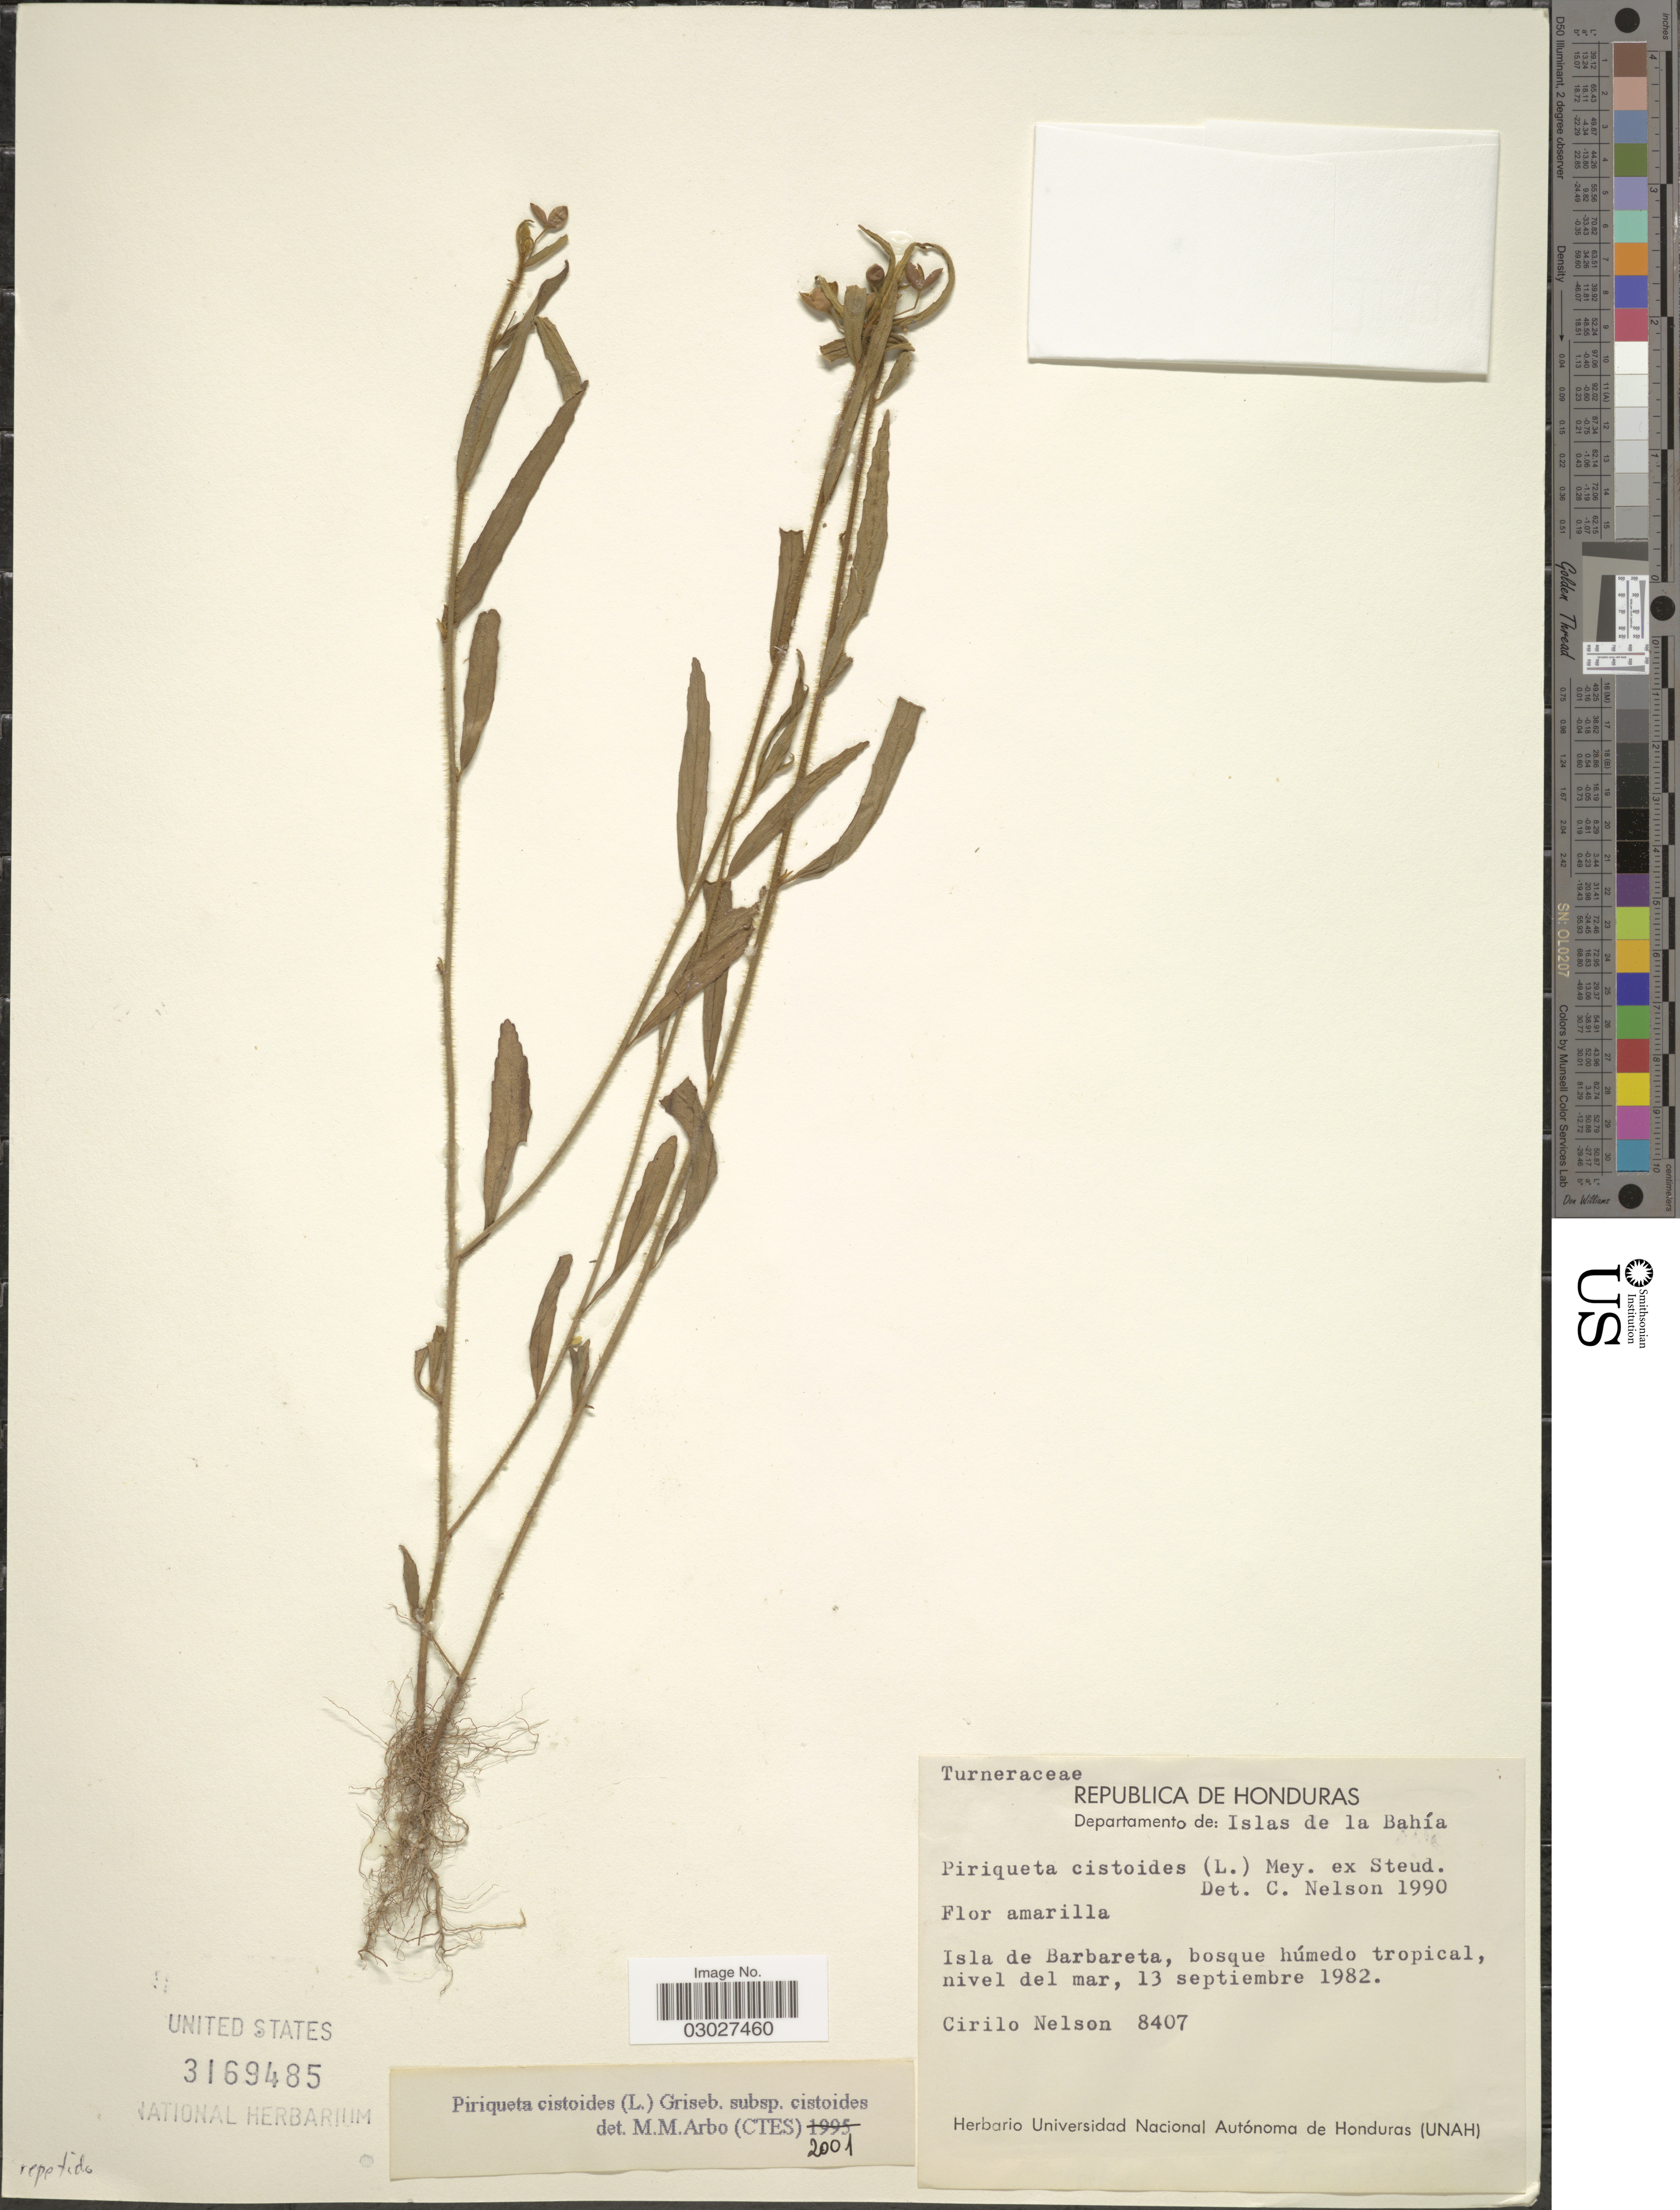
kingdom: Plantae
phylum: Tracheophyta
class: Magnoliopsida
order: Malpighiales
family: Turneraceae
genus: Piriqueta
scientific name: Piriqueta cistoides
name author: (L.) Griseb.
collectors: C. Nelson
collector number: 8407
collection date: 1982-09-13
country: Honduras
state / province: Islas de la Bahía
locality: Departamento de: Islas de la Bahía. Isla de Barbareta, bosque húmedo tropical.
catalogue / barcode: US 3169485